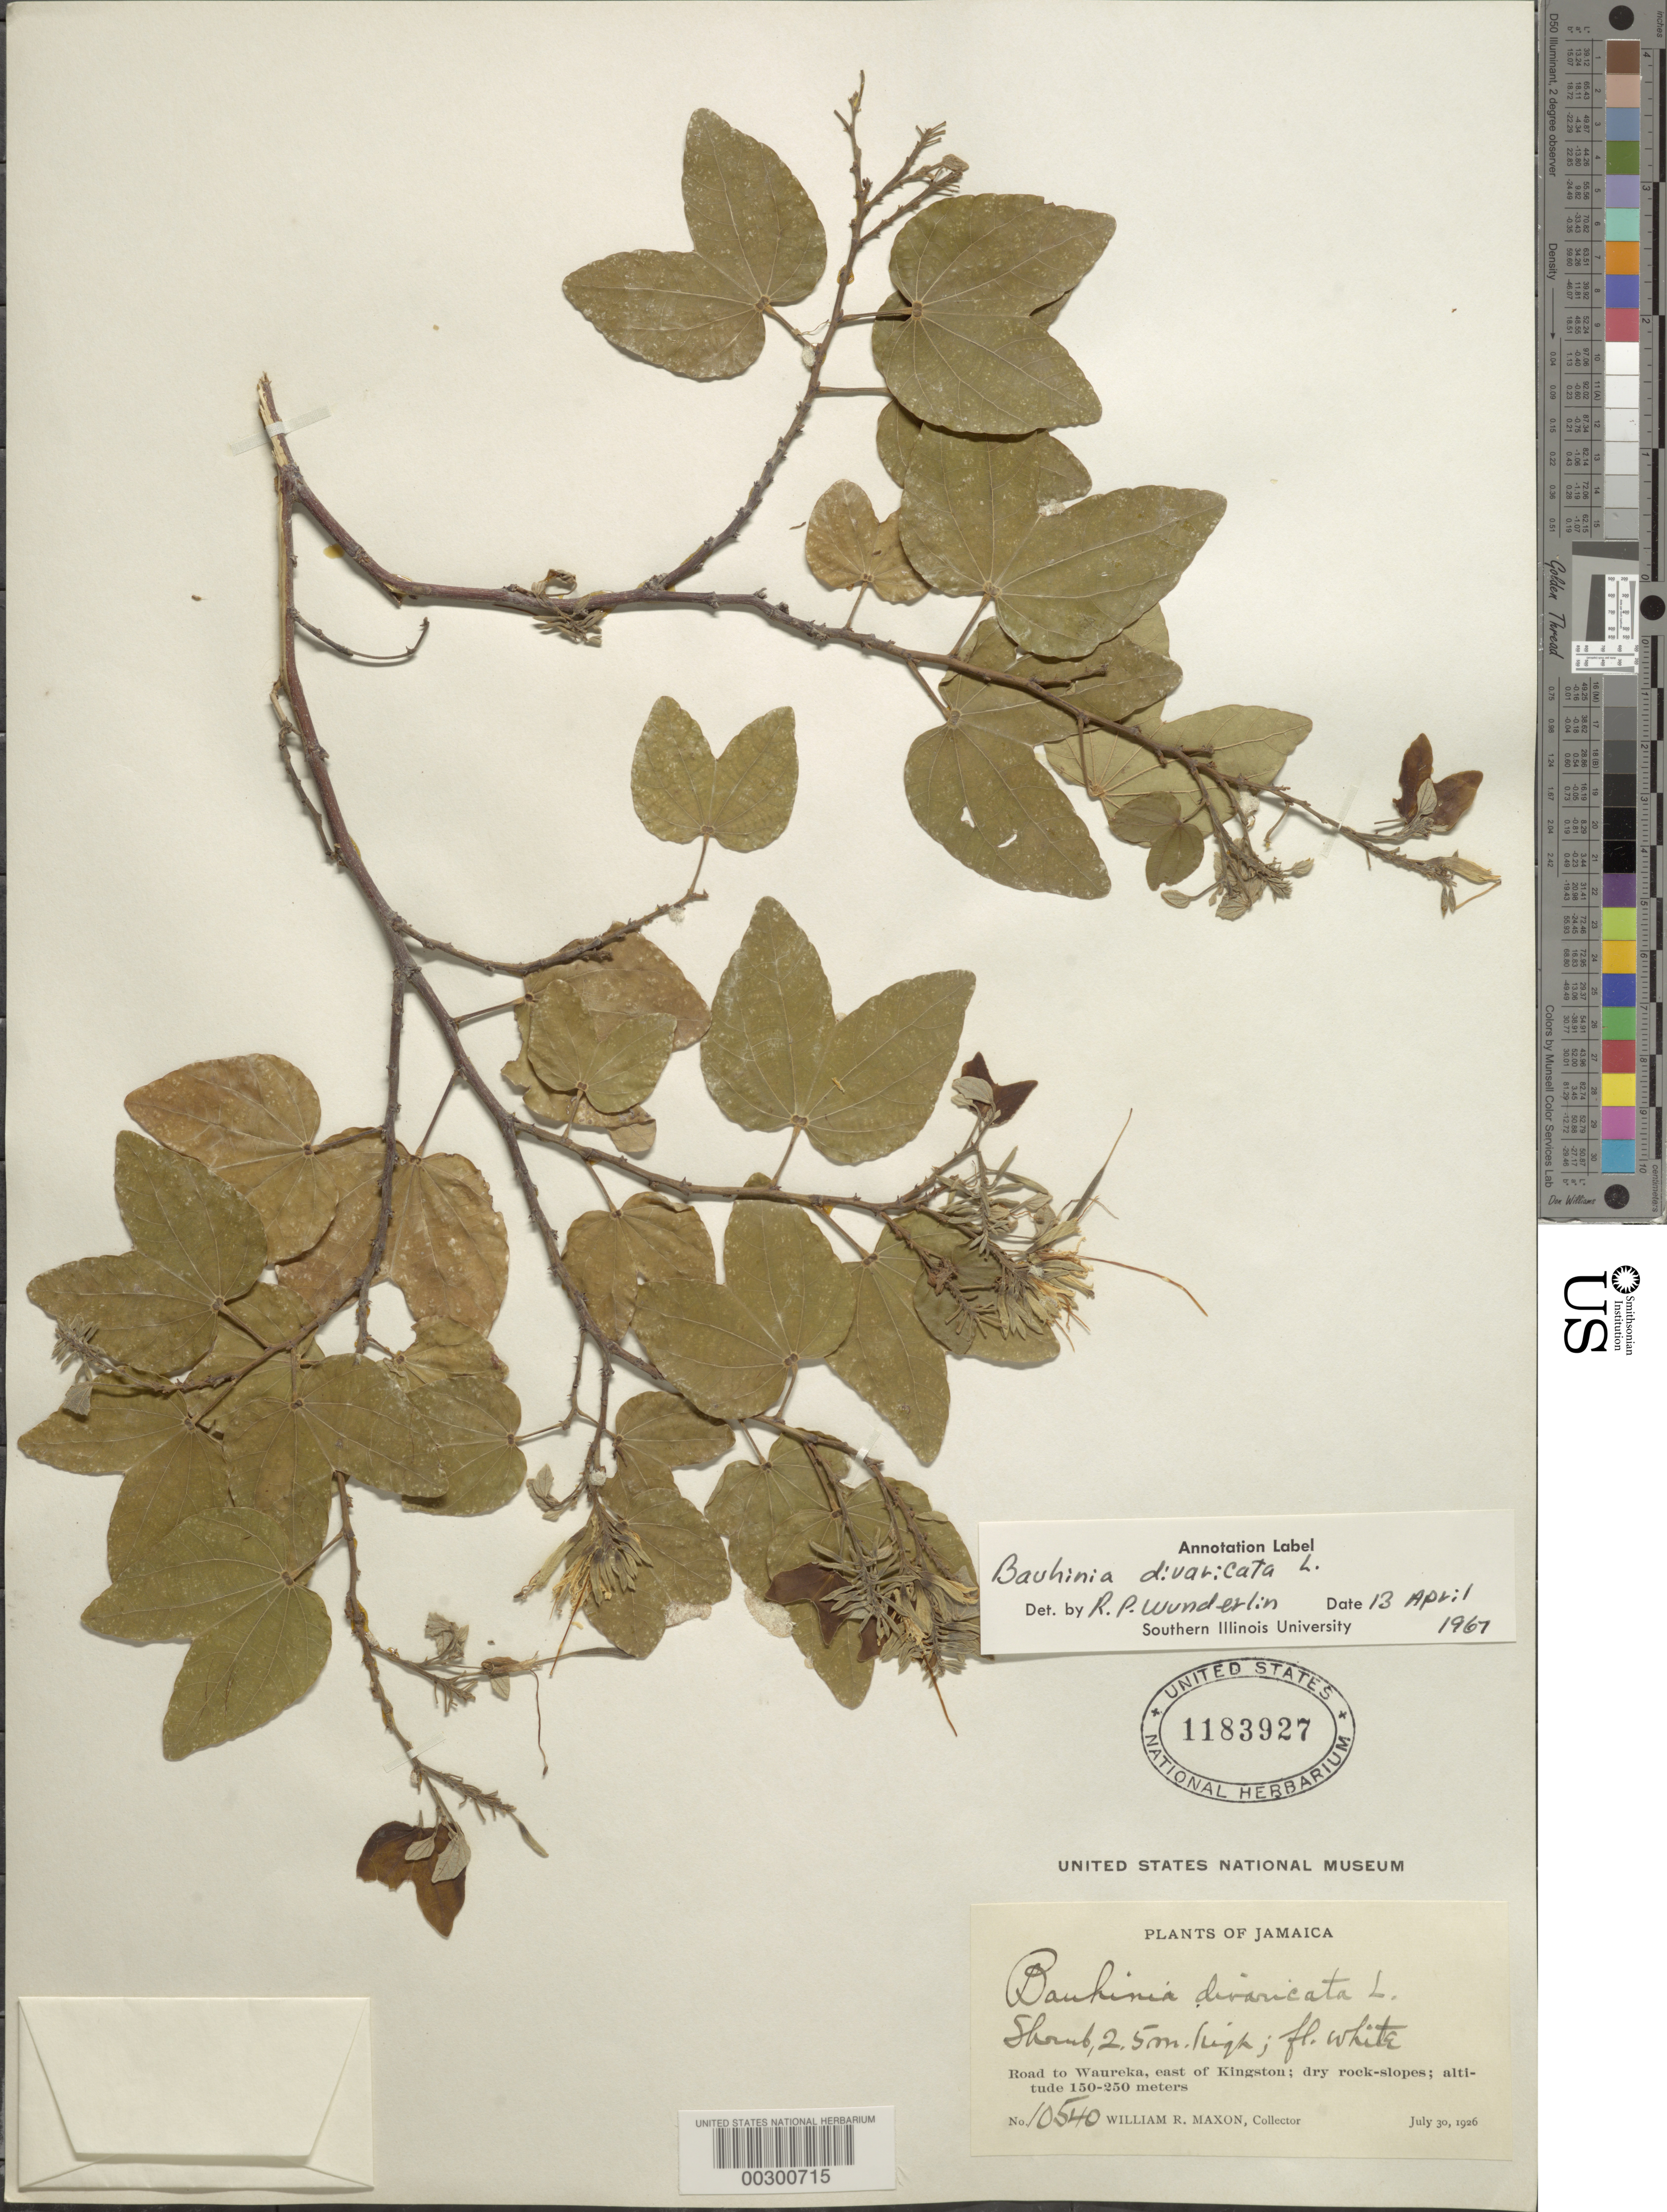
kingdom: Plantae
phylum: Tracheophyta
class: Magnoliopsida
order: Fabales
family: Fabaceae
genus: Bauhinia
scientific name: Bauhinia divaricata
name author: L.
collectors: W. R. Maxon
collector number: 10540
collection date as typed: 30 Jul 1926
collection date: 1926-07-30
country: Jamaica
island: Greater Antilles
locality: Road to waureka, e of kingston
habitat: Dry rock slopes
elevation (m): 150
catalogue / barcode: US 1183927